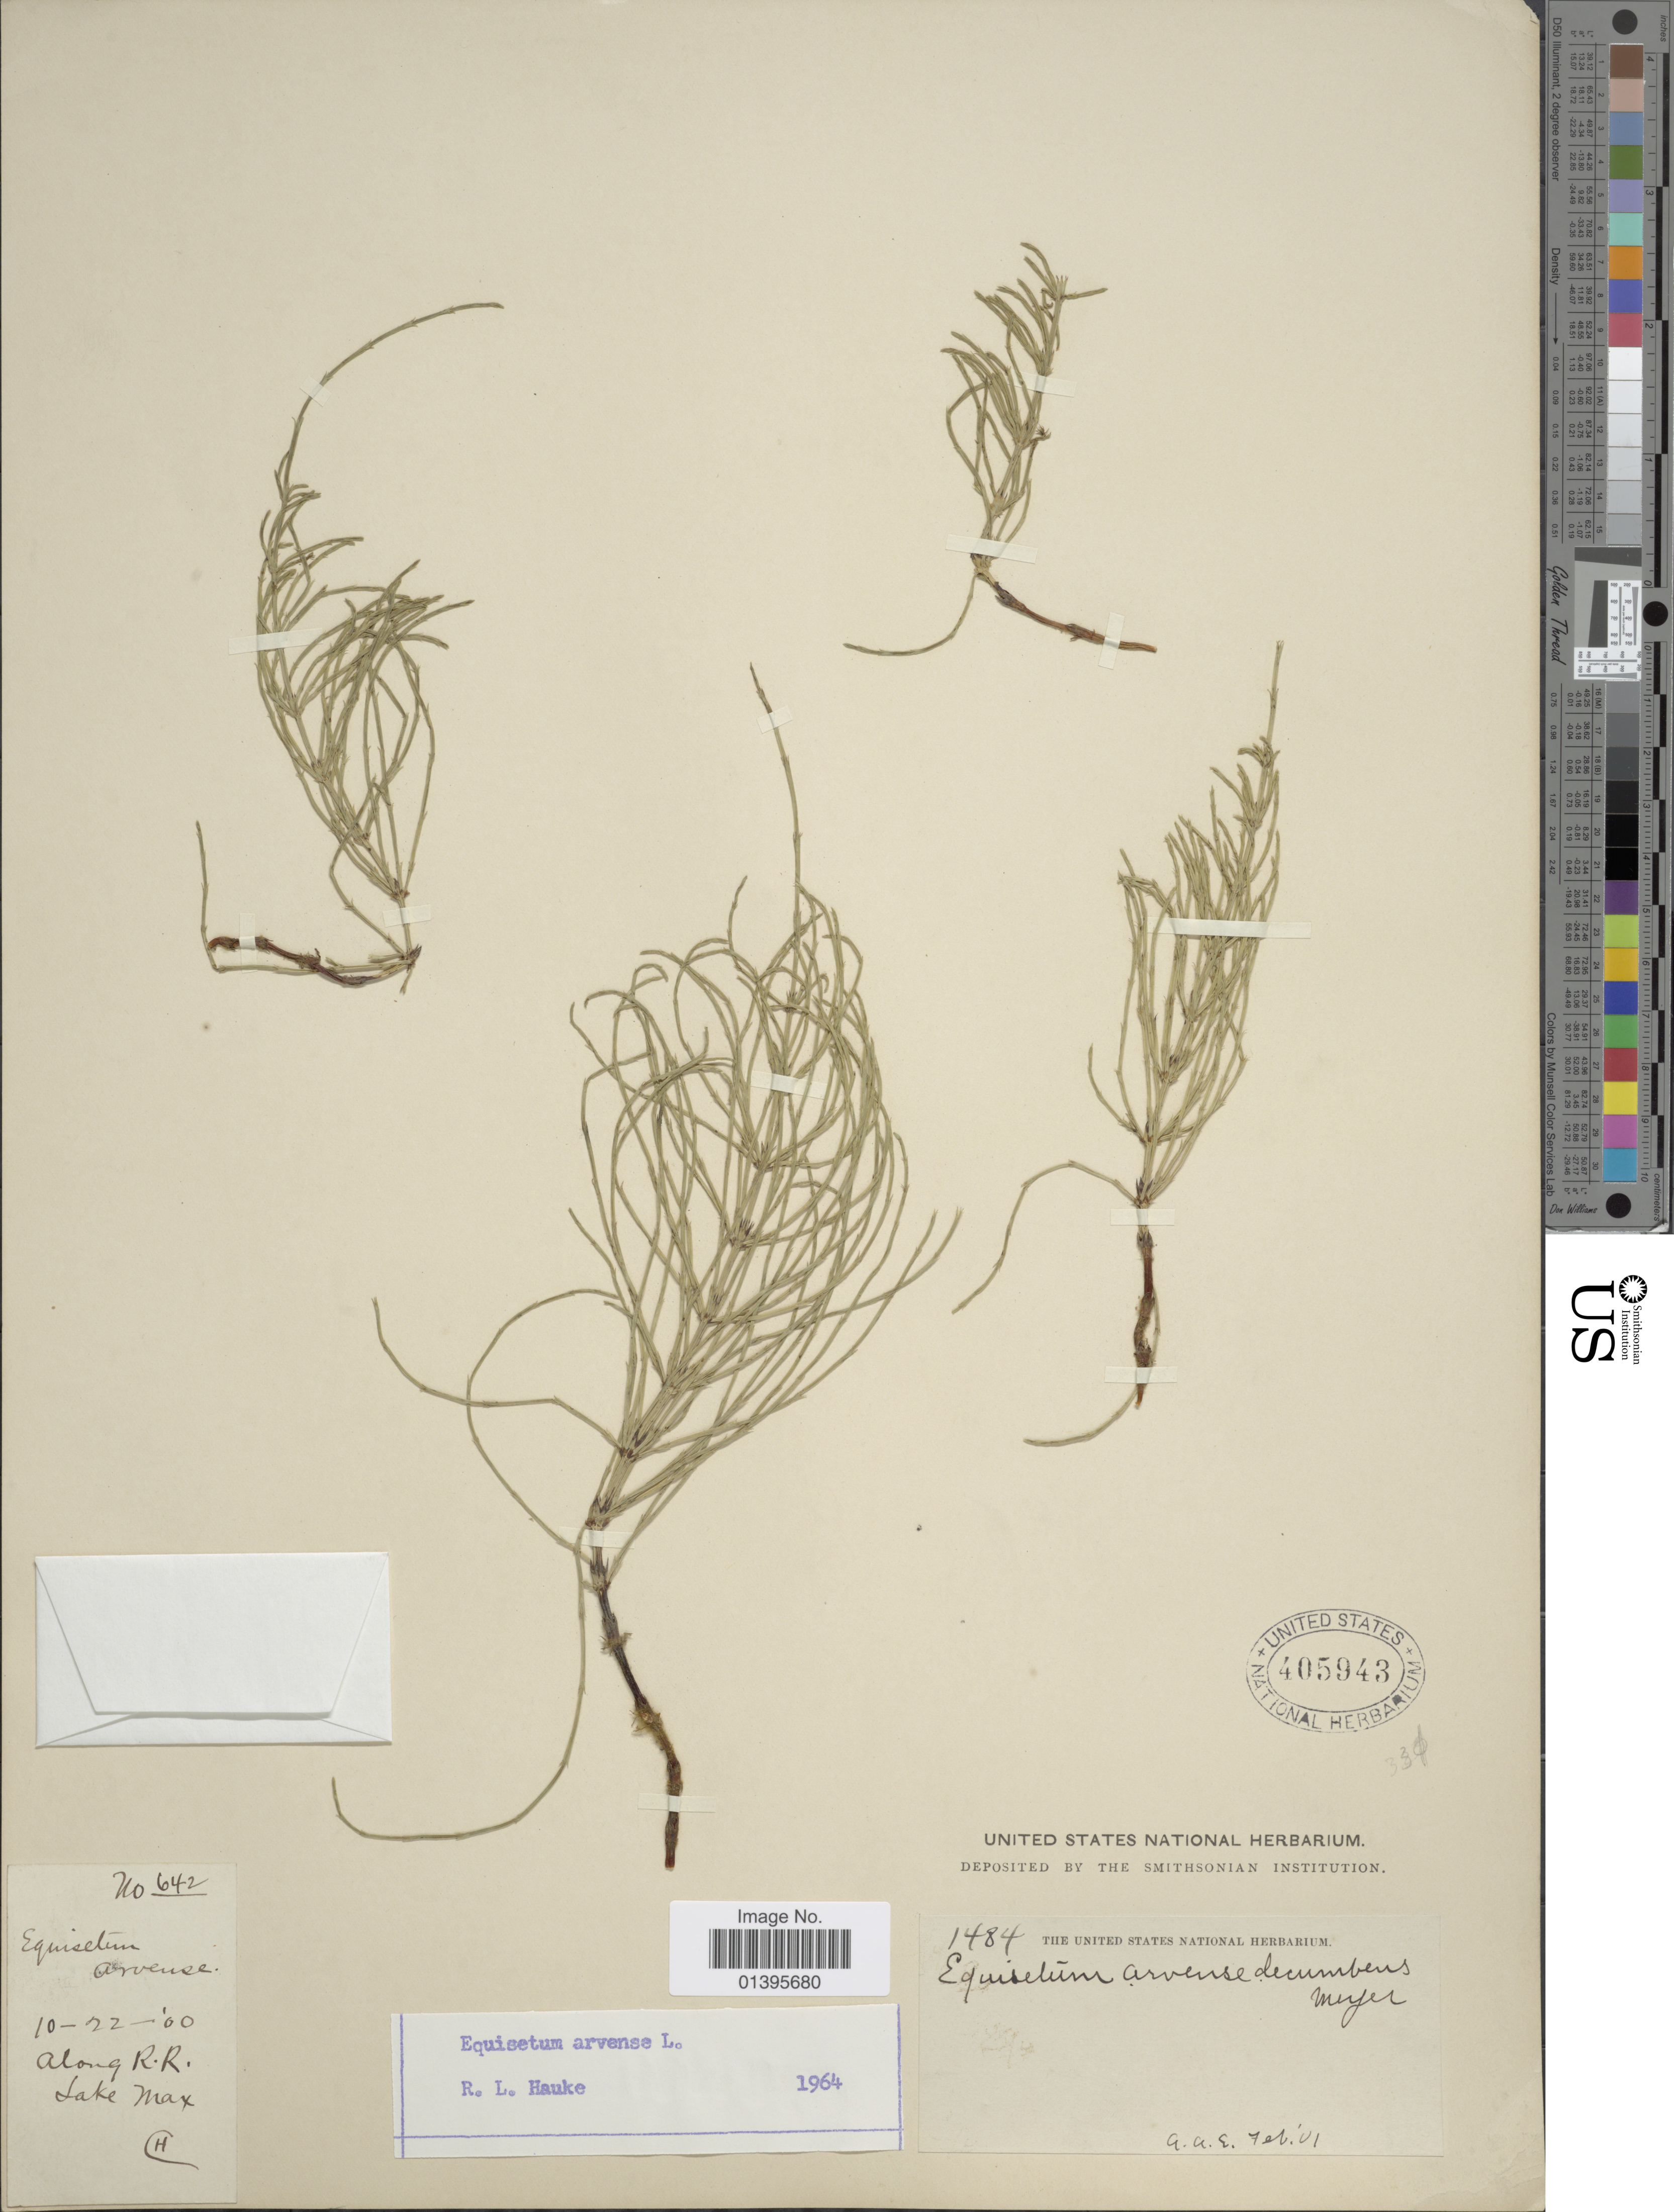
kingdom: Plantae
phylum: Tracheophyta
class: Polypodiopsida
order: Equisetales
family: Equisetaceae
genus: Equisetum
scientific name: Equisetum arvense var. decumbens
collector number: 642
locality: Along R.R. Lake Max.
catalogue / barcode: US 405943